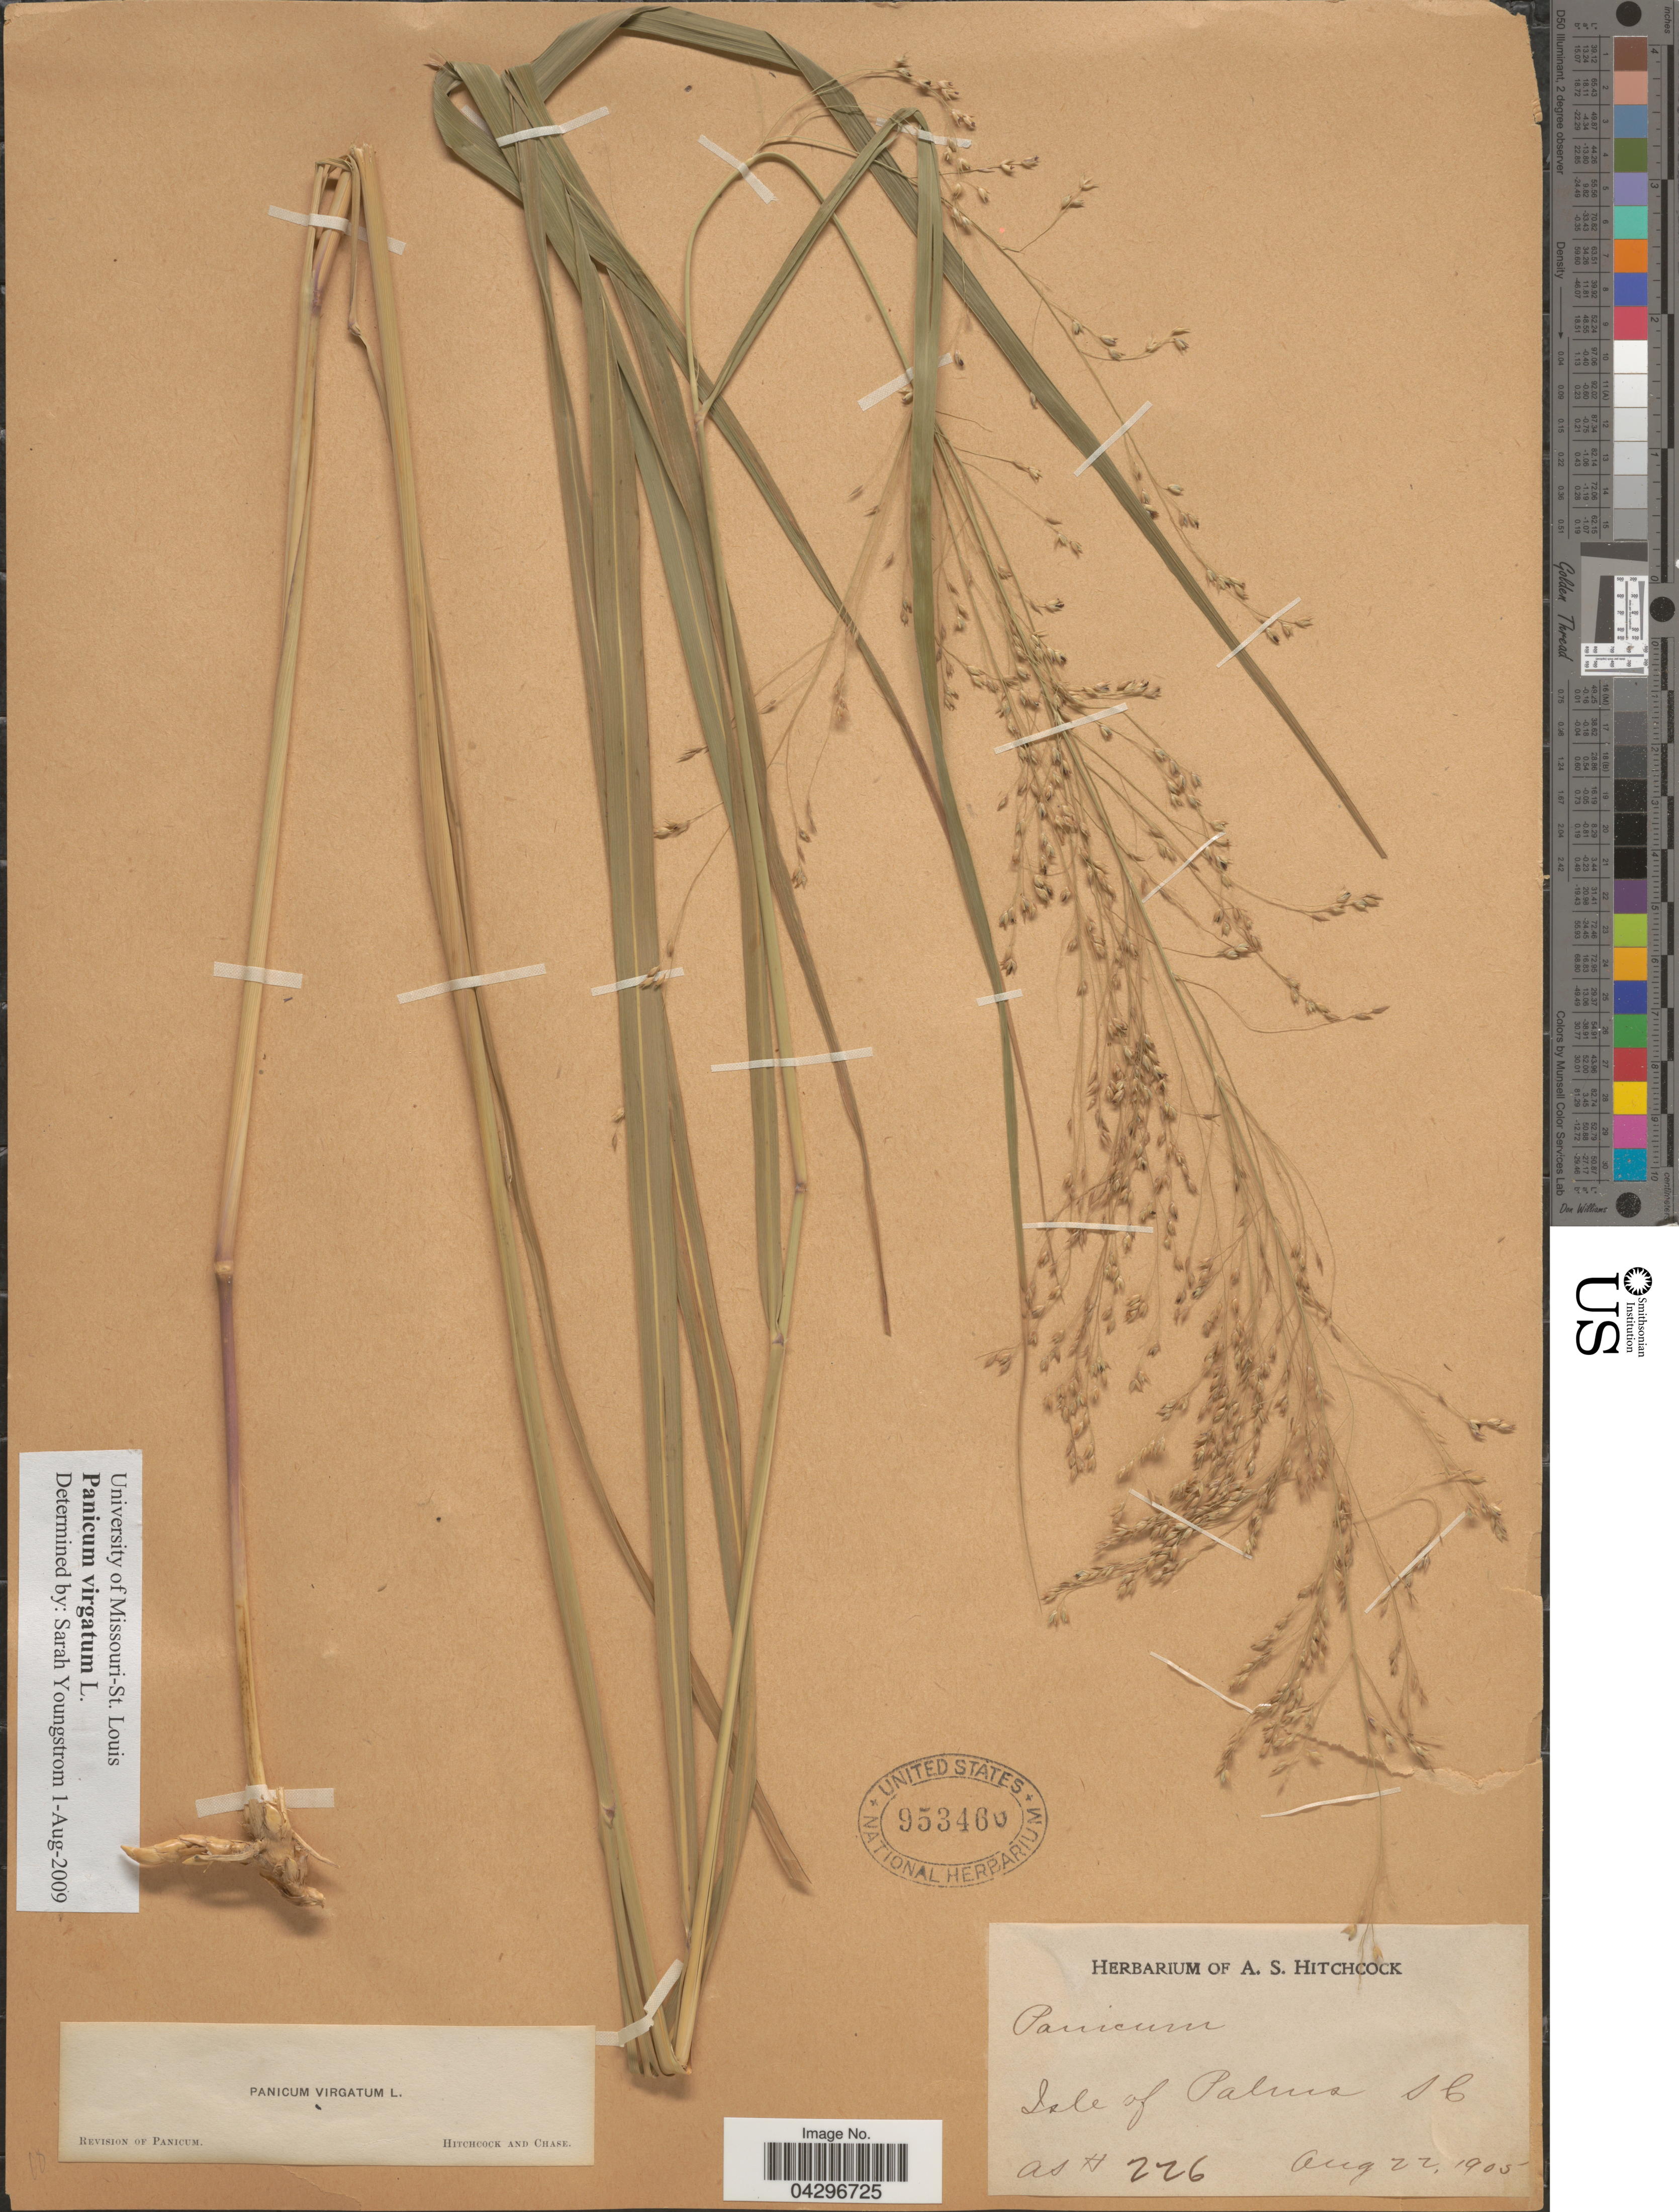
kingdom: Plantae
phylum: Tracheophyta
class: Liliopsida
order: Poales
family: Poaceae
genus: Panicum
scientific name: Panicum virgatum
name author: L.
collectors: A. S. Hitchcock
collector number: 226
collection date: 1905-08-22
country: United States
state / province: South Carolina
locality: Isle of Palms.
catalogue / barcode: US 953460